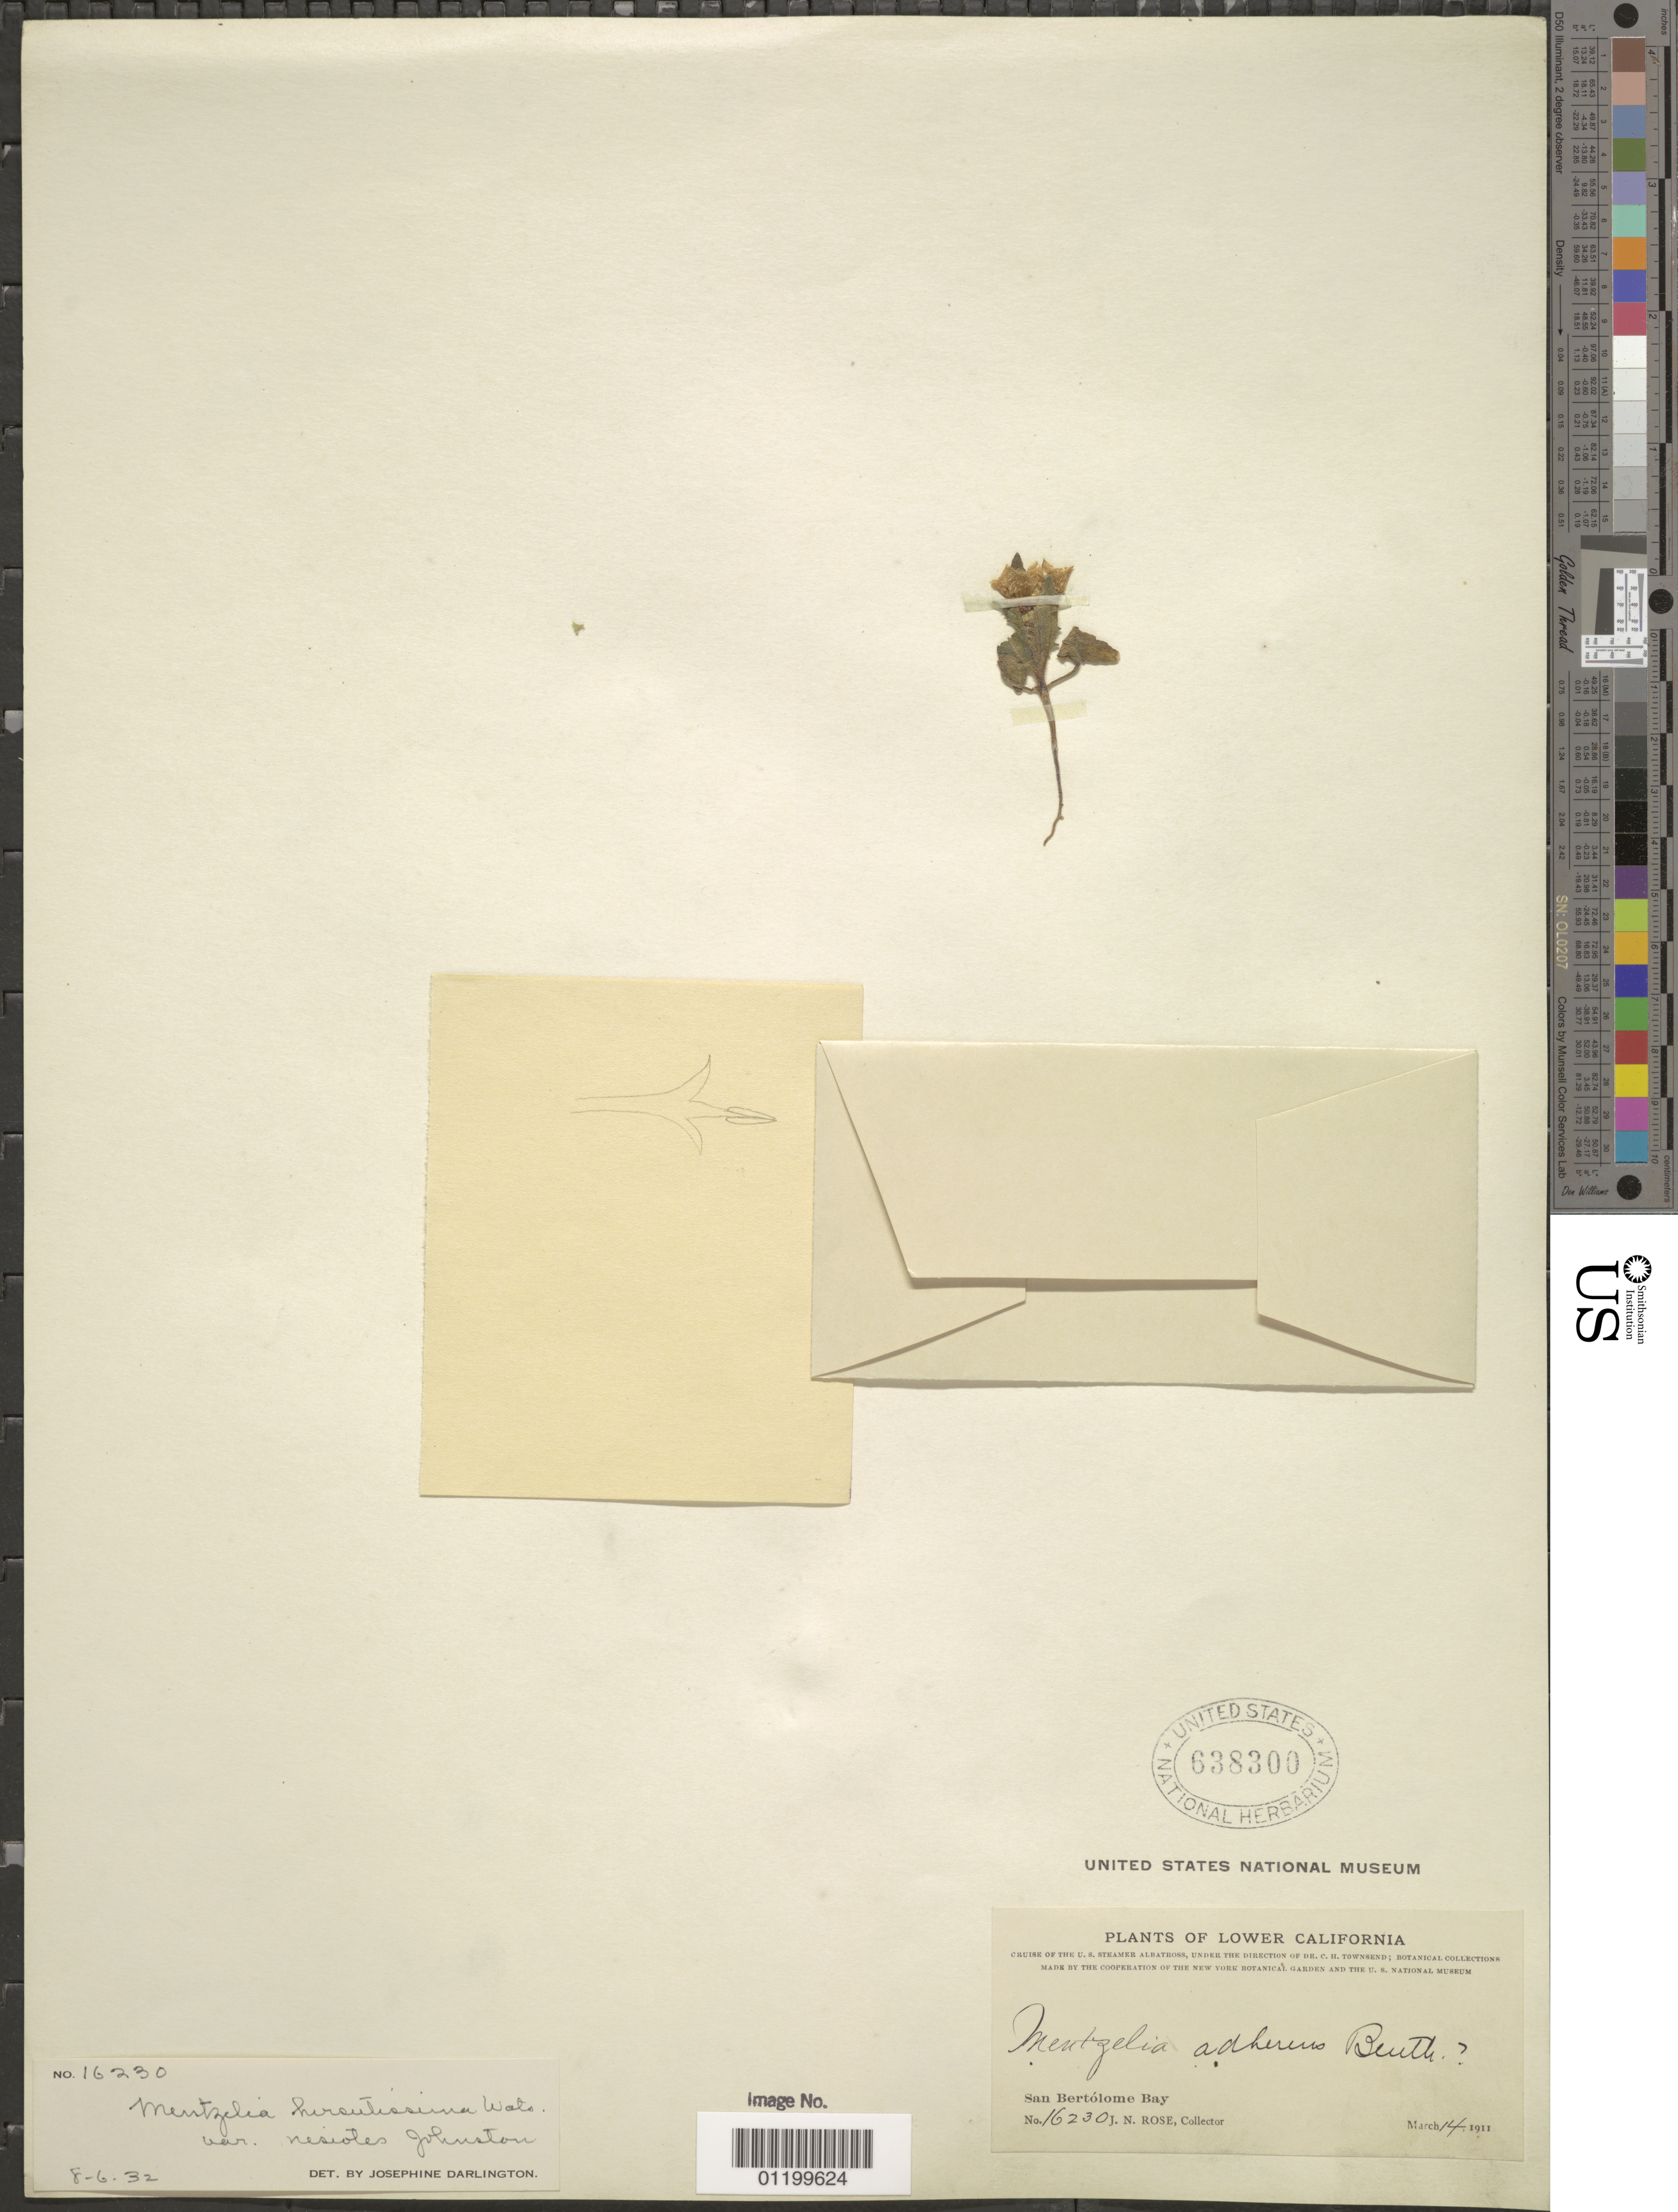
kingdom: Plantae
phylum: Tracheophyta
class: Magnoliopsida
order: Cornales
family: Loasaceae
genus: Mentzelia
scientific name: Mentzelia hirsutissima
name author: S. Watson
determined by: Darlington, J.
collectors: J. N. Rose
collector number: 16230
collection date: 1911-03-14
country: Mexico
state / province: Baja California Sur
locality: San Bertolome Bay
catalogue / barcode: US 638300